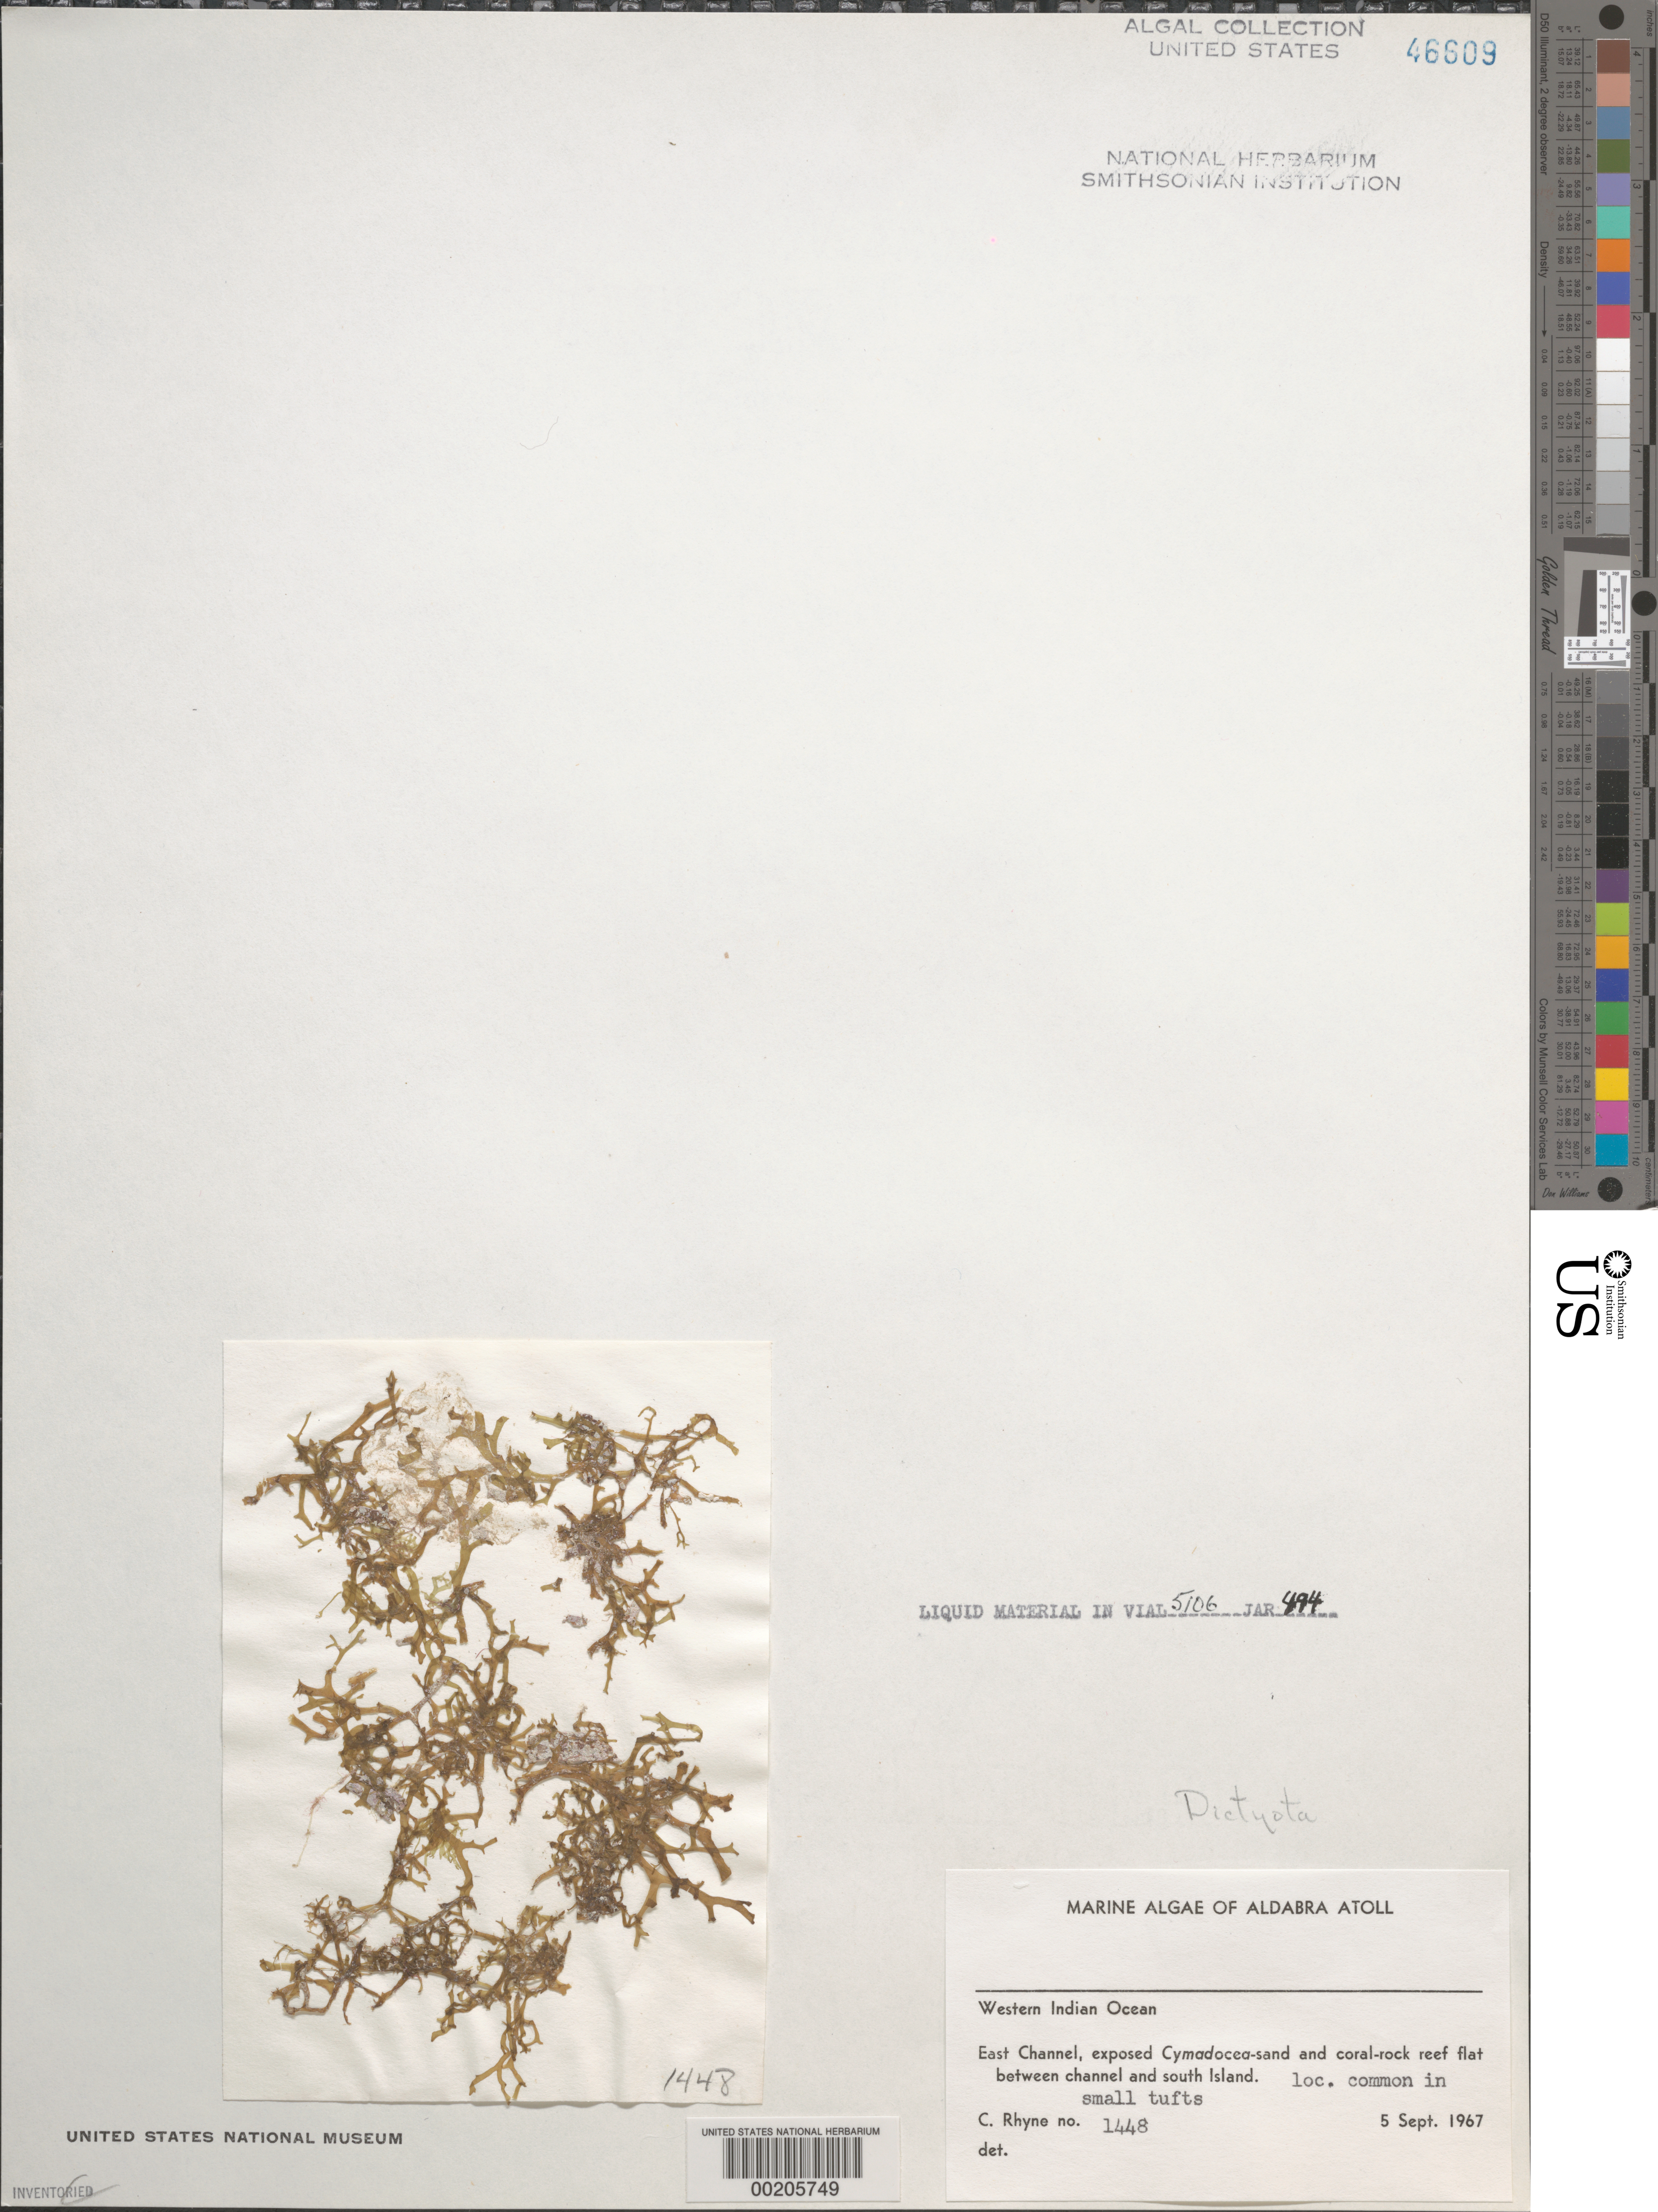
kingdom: Chromista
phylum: Ochrophyta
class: Phaeophyceae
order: Dictyotales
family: Dictyotaceae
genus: Dictyota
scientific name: Dictyota sp.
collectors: C. Rhyne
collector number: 1448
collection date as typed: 05 Sep 1967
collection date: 1967-09-05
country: Seychelles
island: Aldabra Atoll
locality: Between East Channel and South Island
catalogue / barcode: US 46609